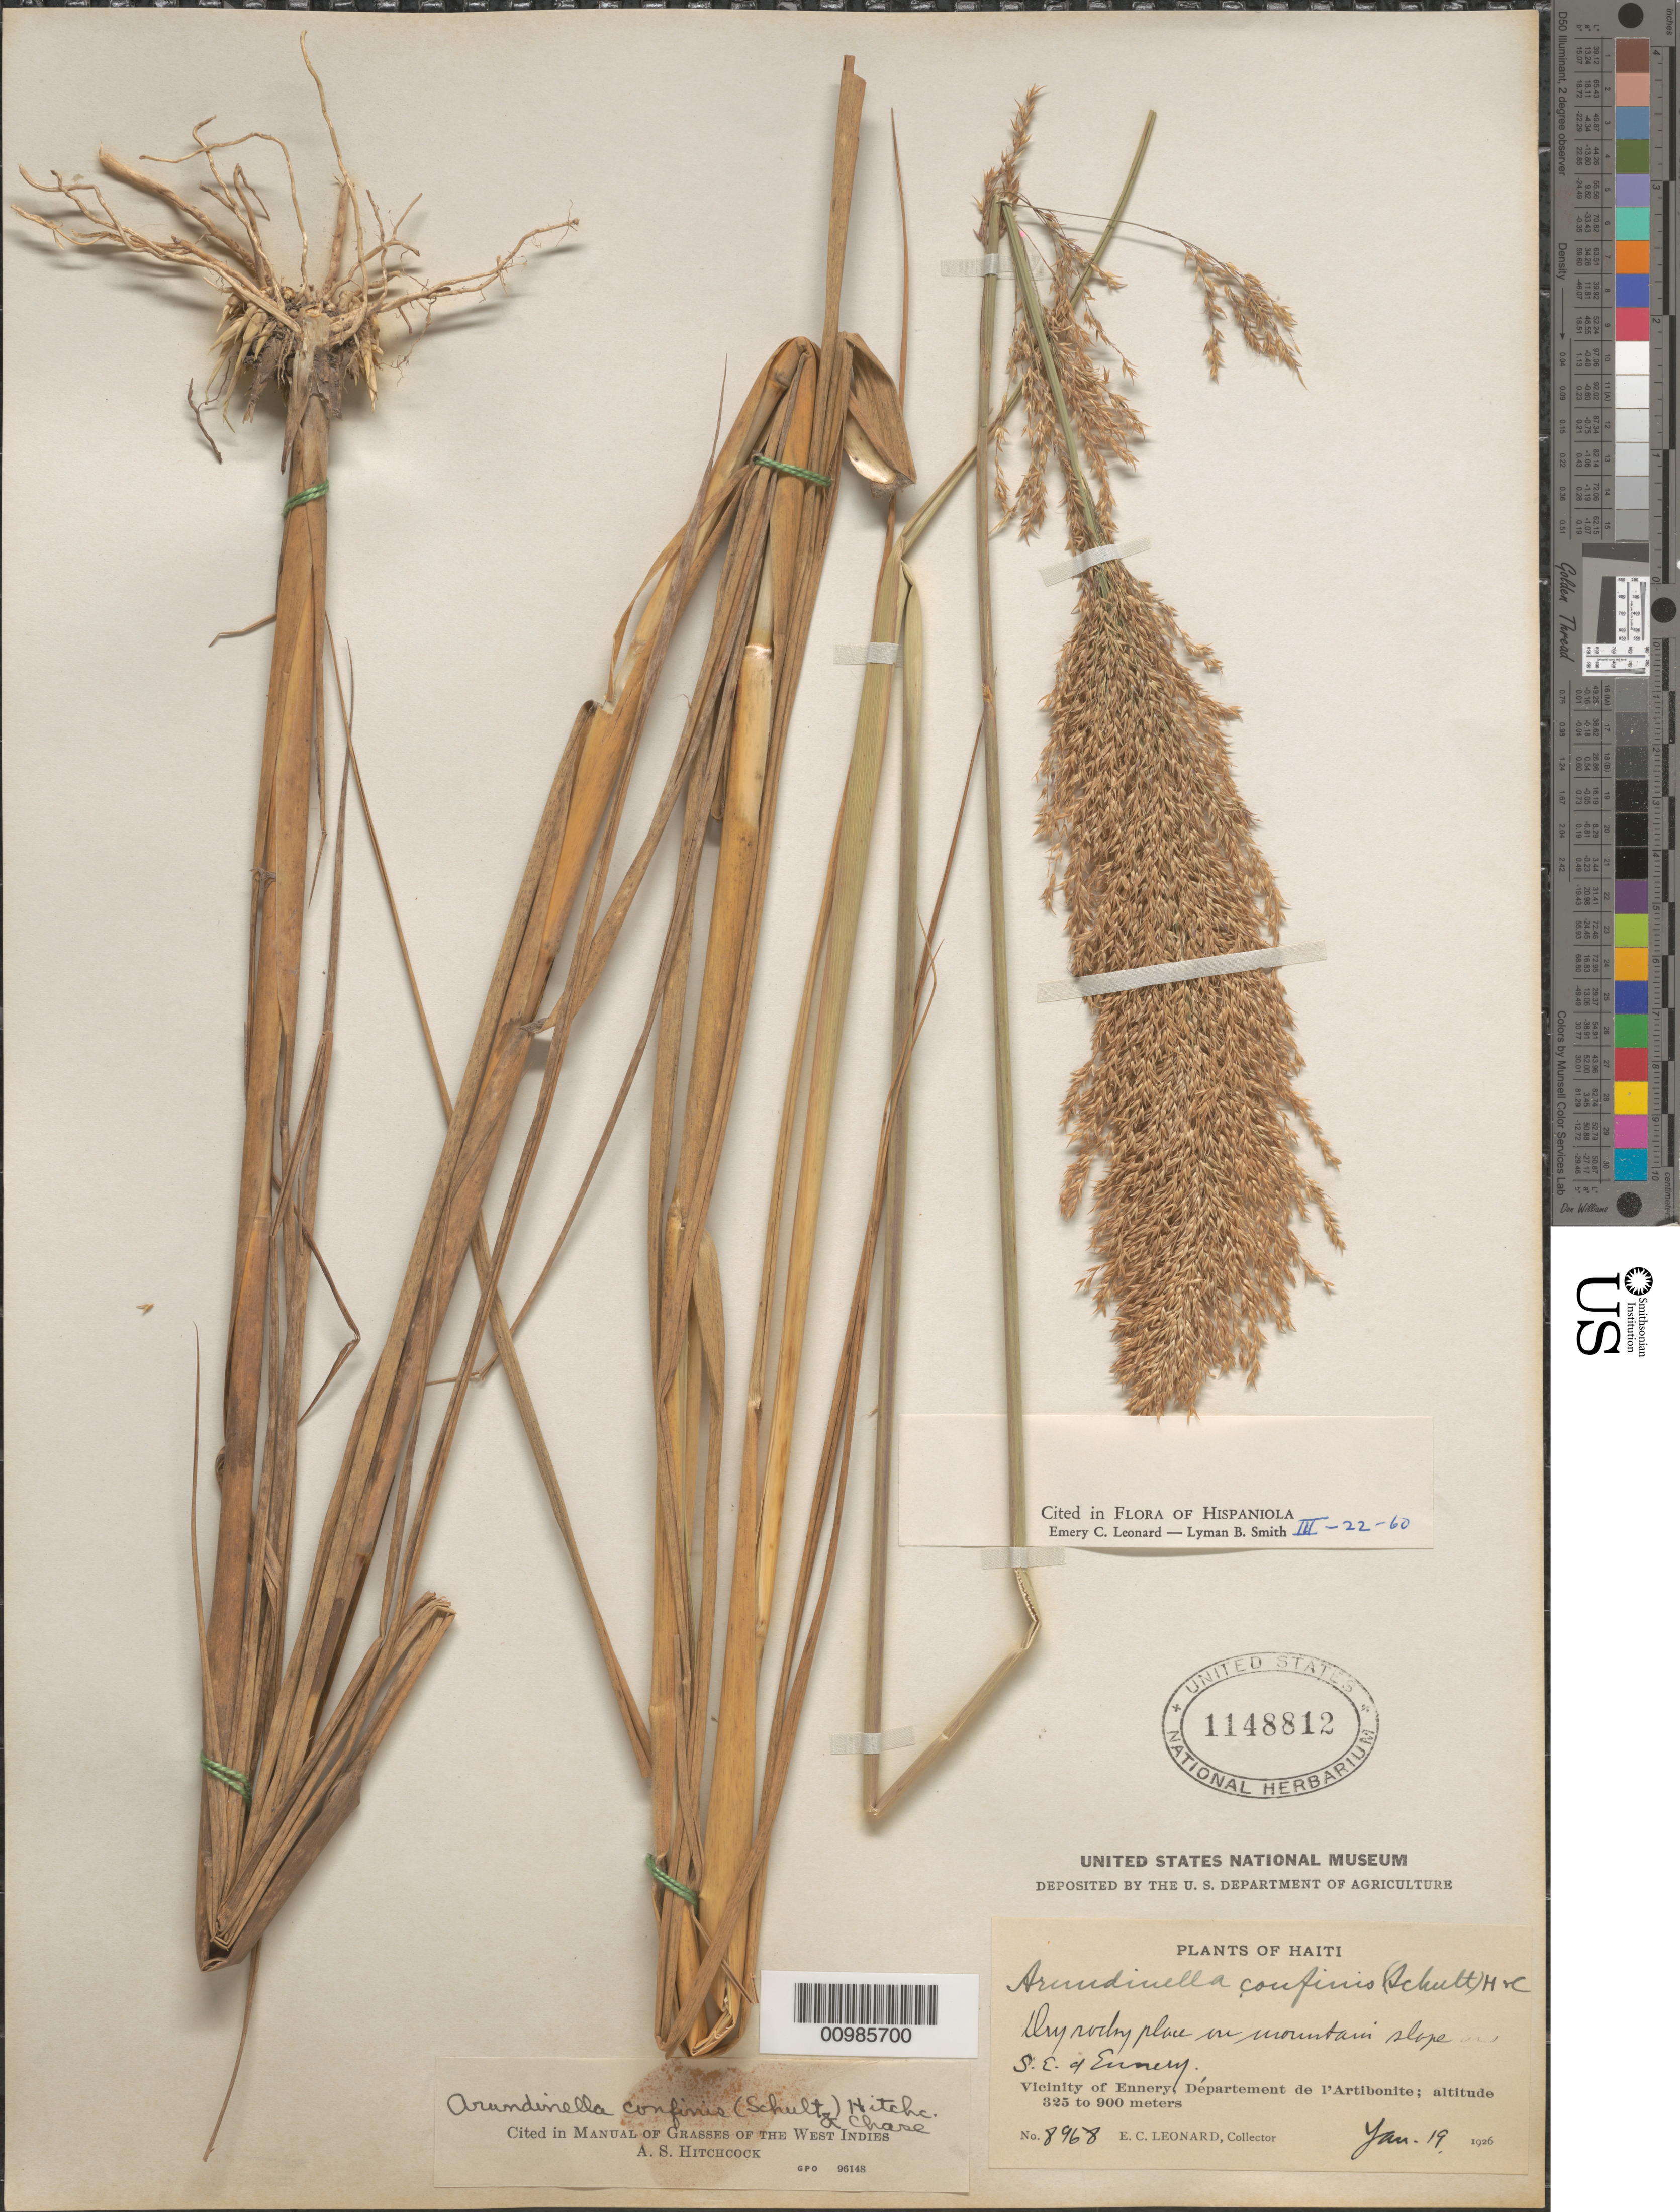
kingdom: Plantae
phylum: Tracheophyta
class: Liliopsida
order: Poales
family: Poaceae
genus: Arundinella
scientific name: Arundinella hispida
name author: (Humb. & Bonpl. ex Willd.) Kuntze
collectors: E. C. Leonard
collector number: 8968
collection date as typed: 19 Jan 1926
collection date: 1926-01-19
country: Haiti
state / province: Artibonite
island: Hispaniola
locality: S.E. of Ennery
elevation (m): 325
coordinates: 0 N, 0 E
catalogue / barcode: US 1148812